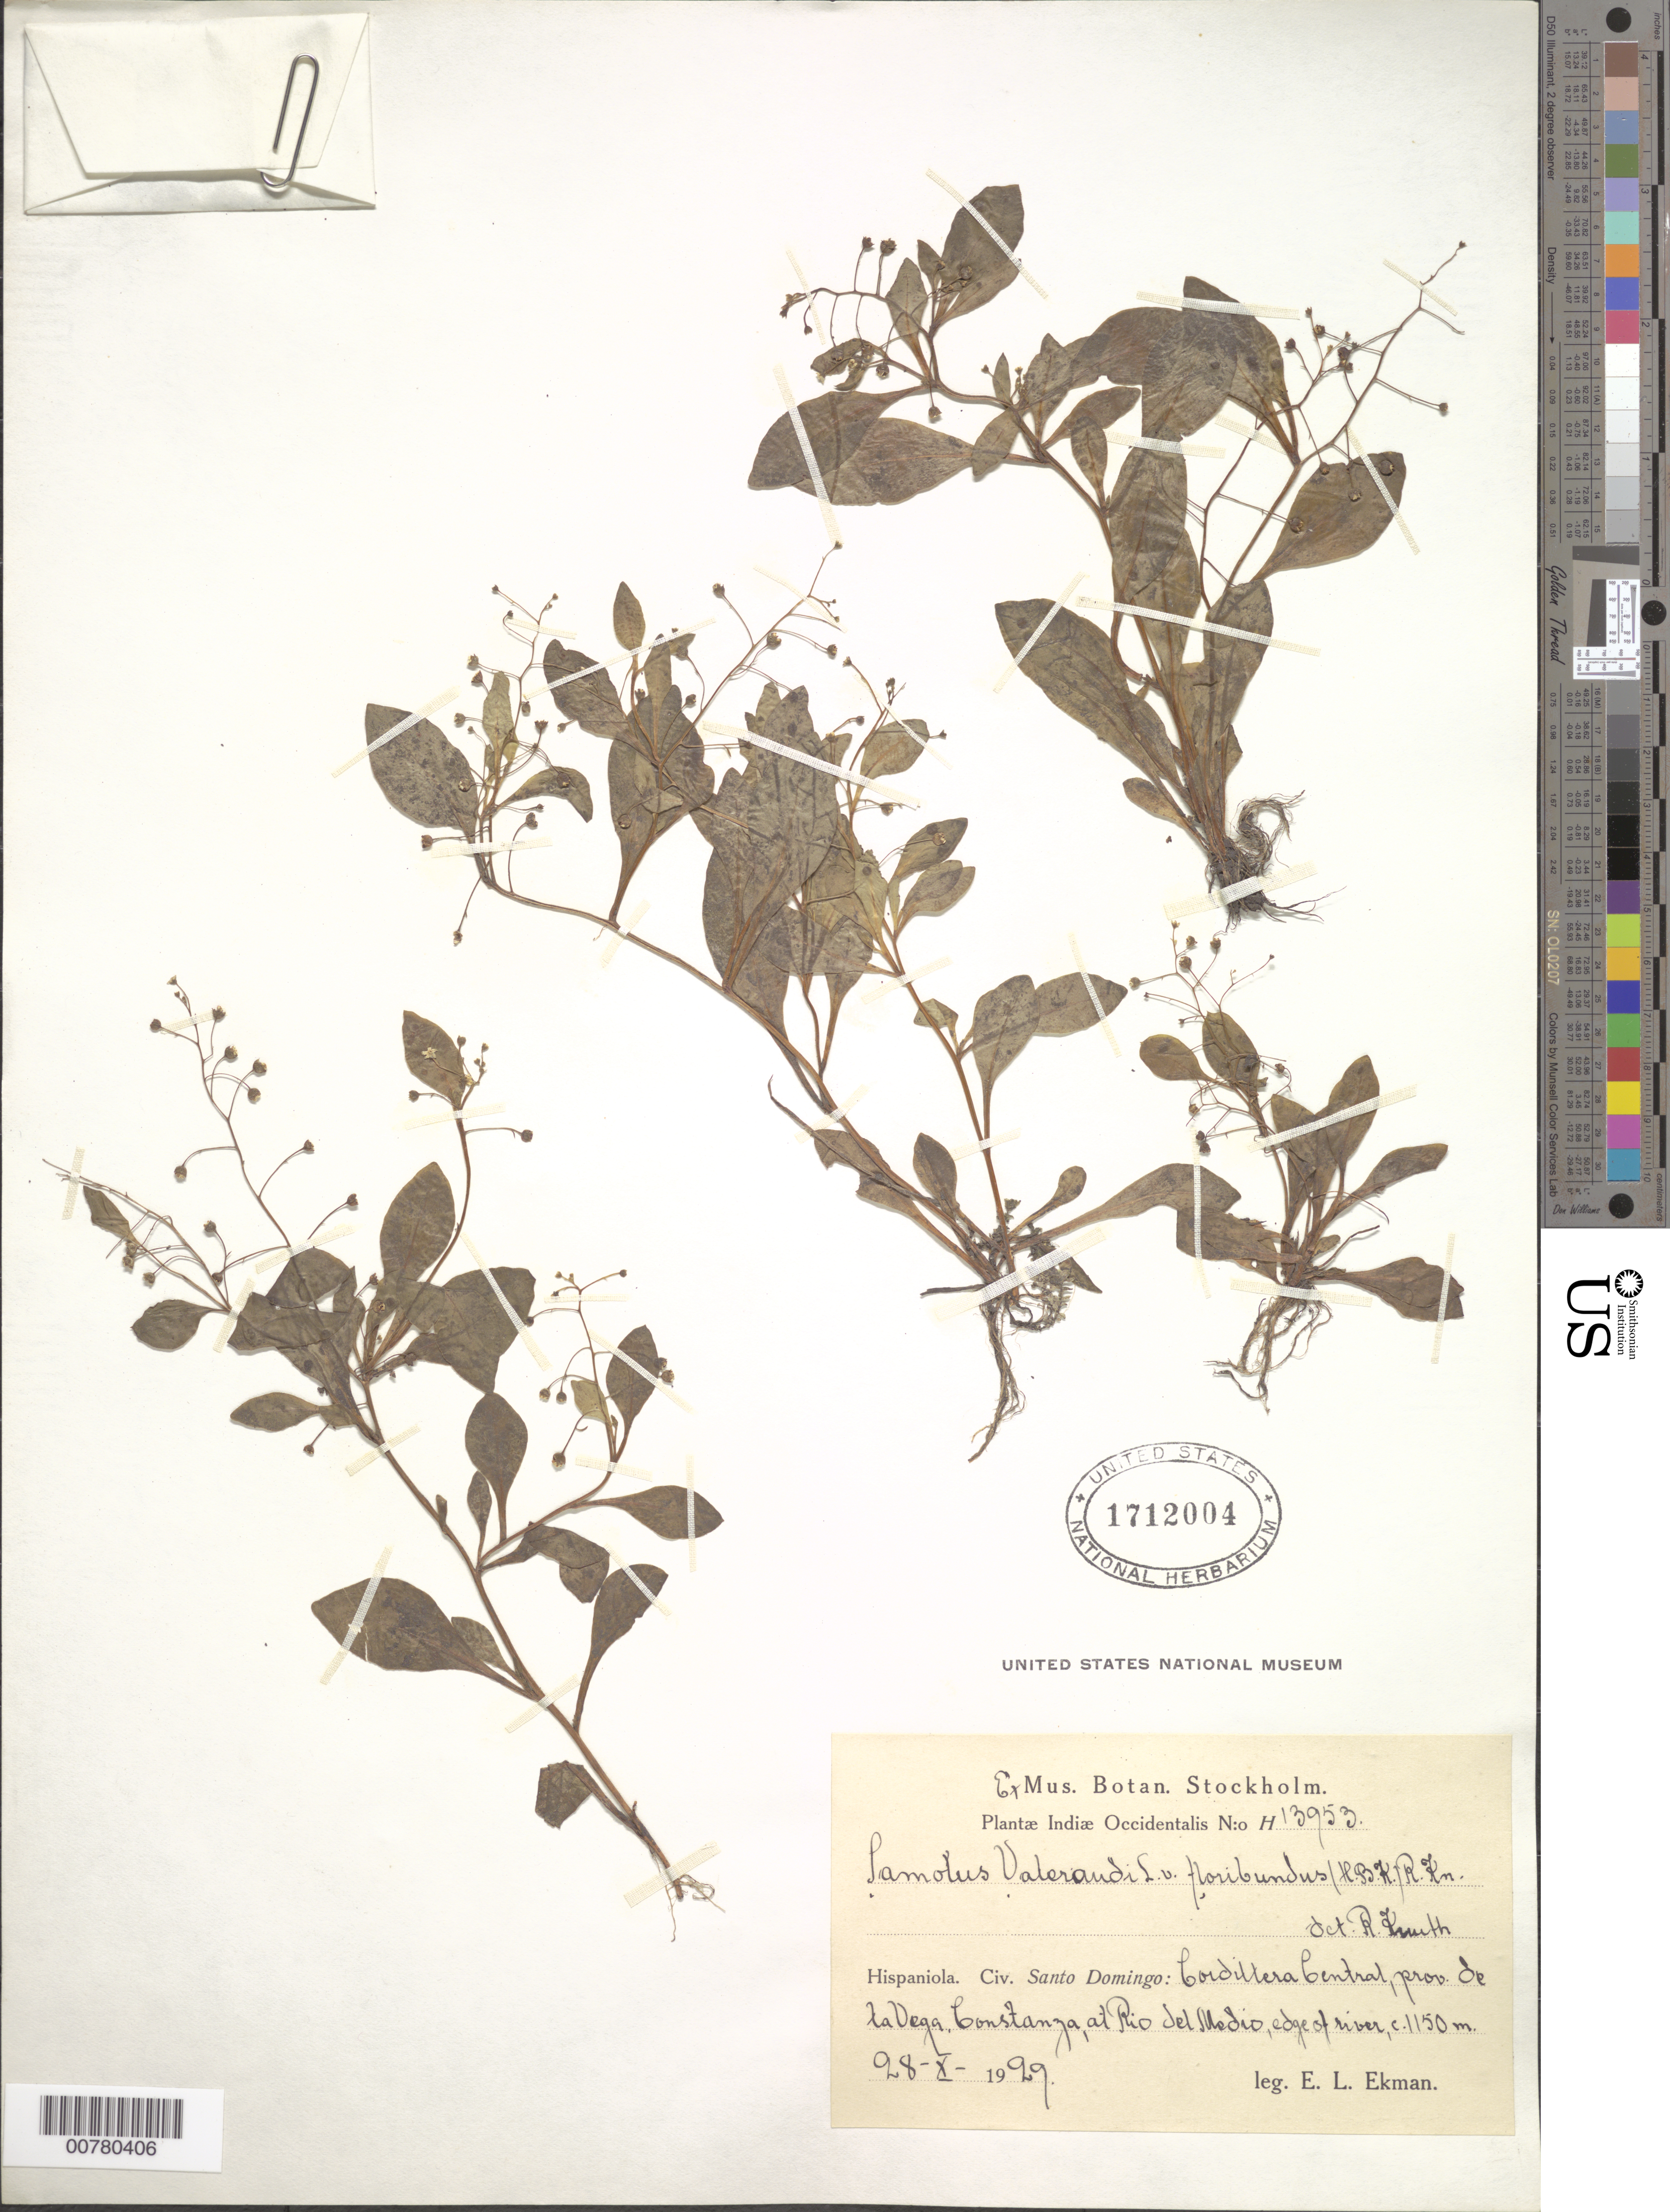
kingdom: Plantae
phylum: Tracheophyta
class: Magnoliopsida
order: Ericales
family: Primulaceae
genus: Samolus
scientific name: Samolus parviflorus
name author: Raf.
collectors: E. L. Ekman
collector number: H 13953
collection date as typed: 28 Oct 1929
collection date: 1929-10-28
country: Dominican Republic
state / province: La Vega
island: Hispaniola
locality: Cordillera Central, Constanza, at Del Medio River.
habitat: Edge of river.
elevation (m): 1150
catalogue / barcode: US 1712004